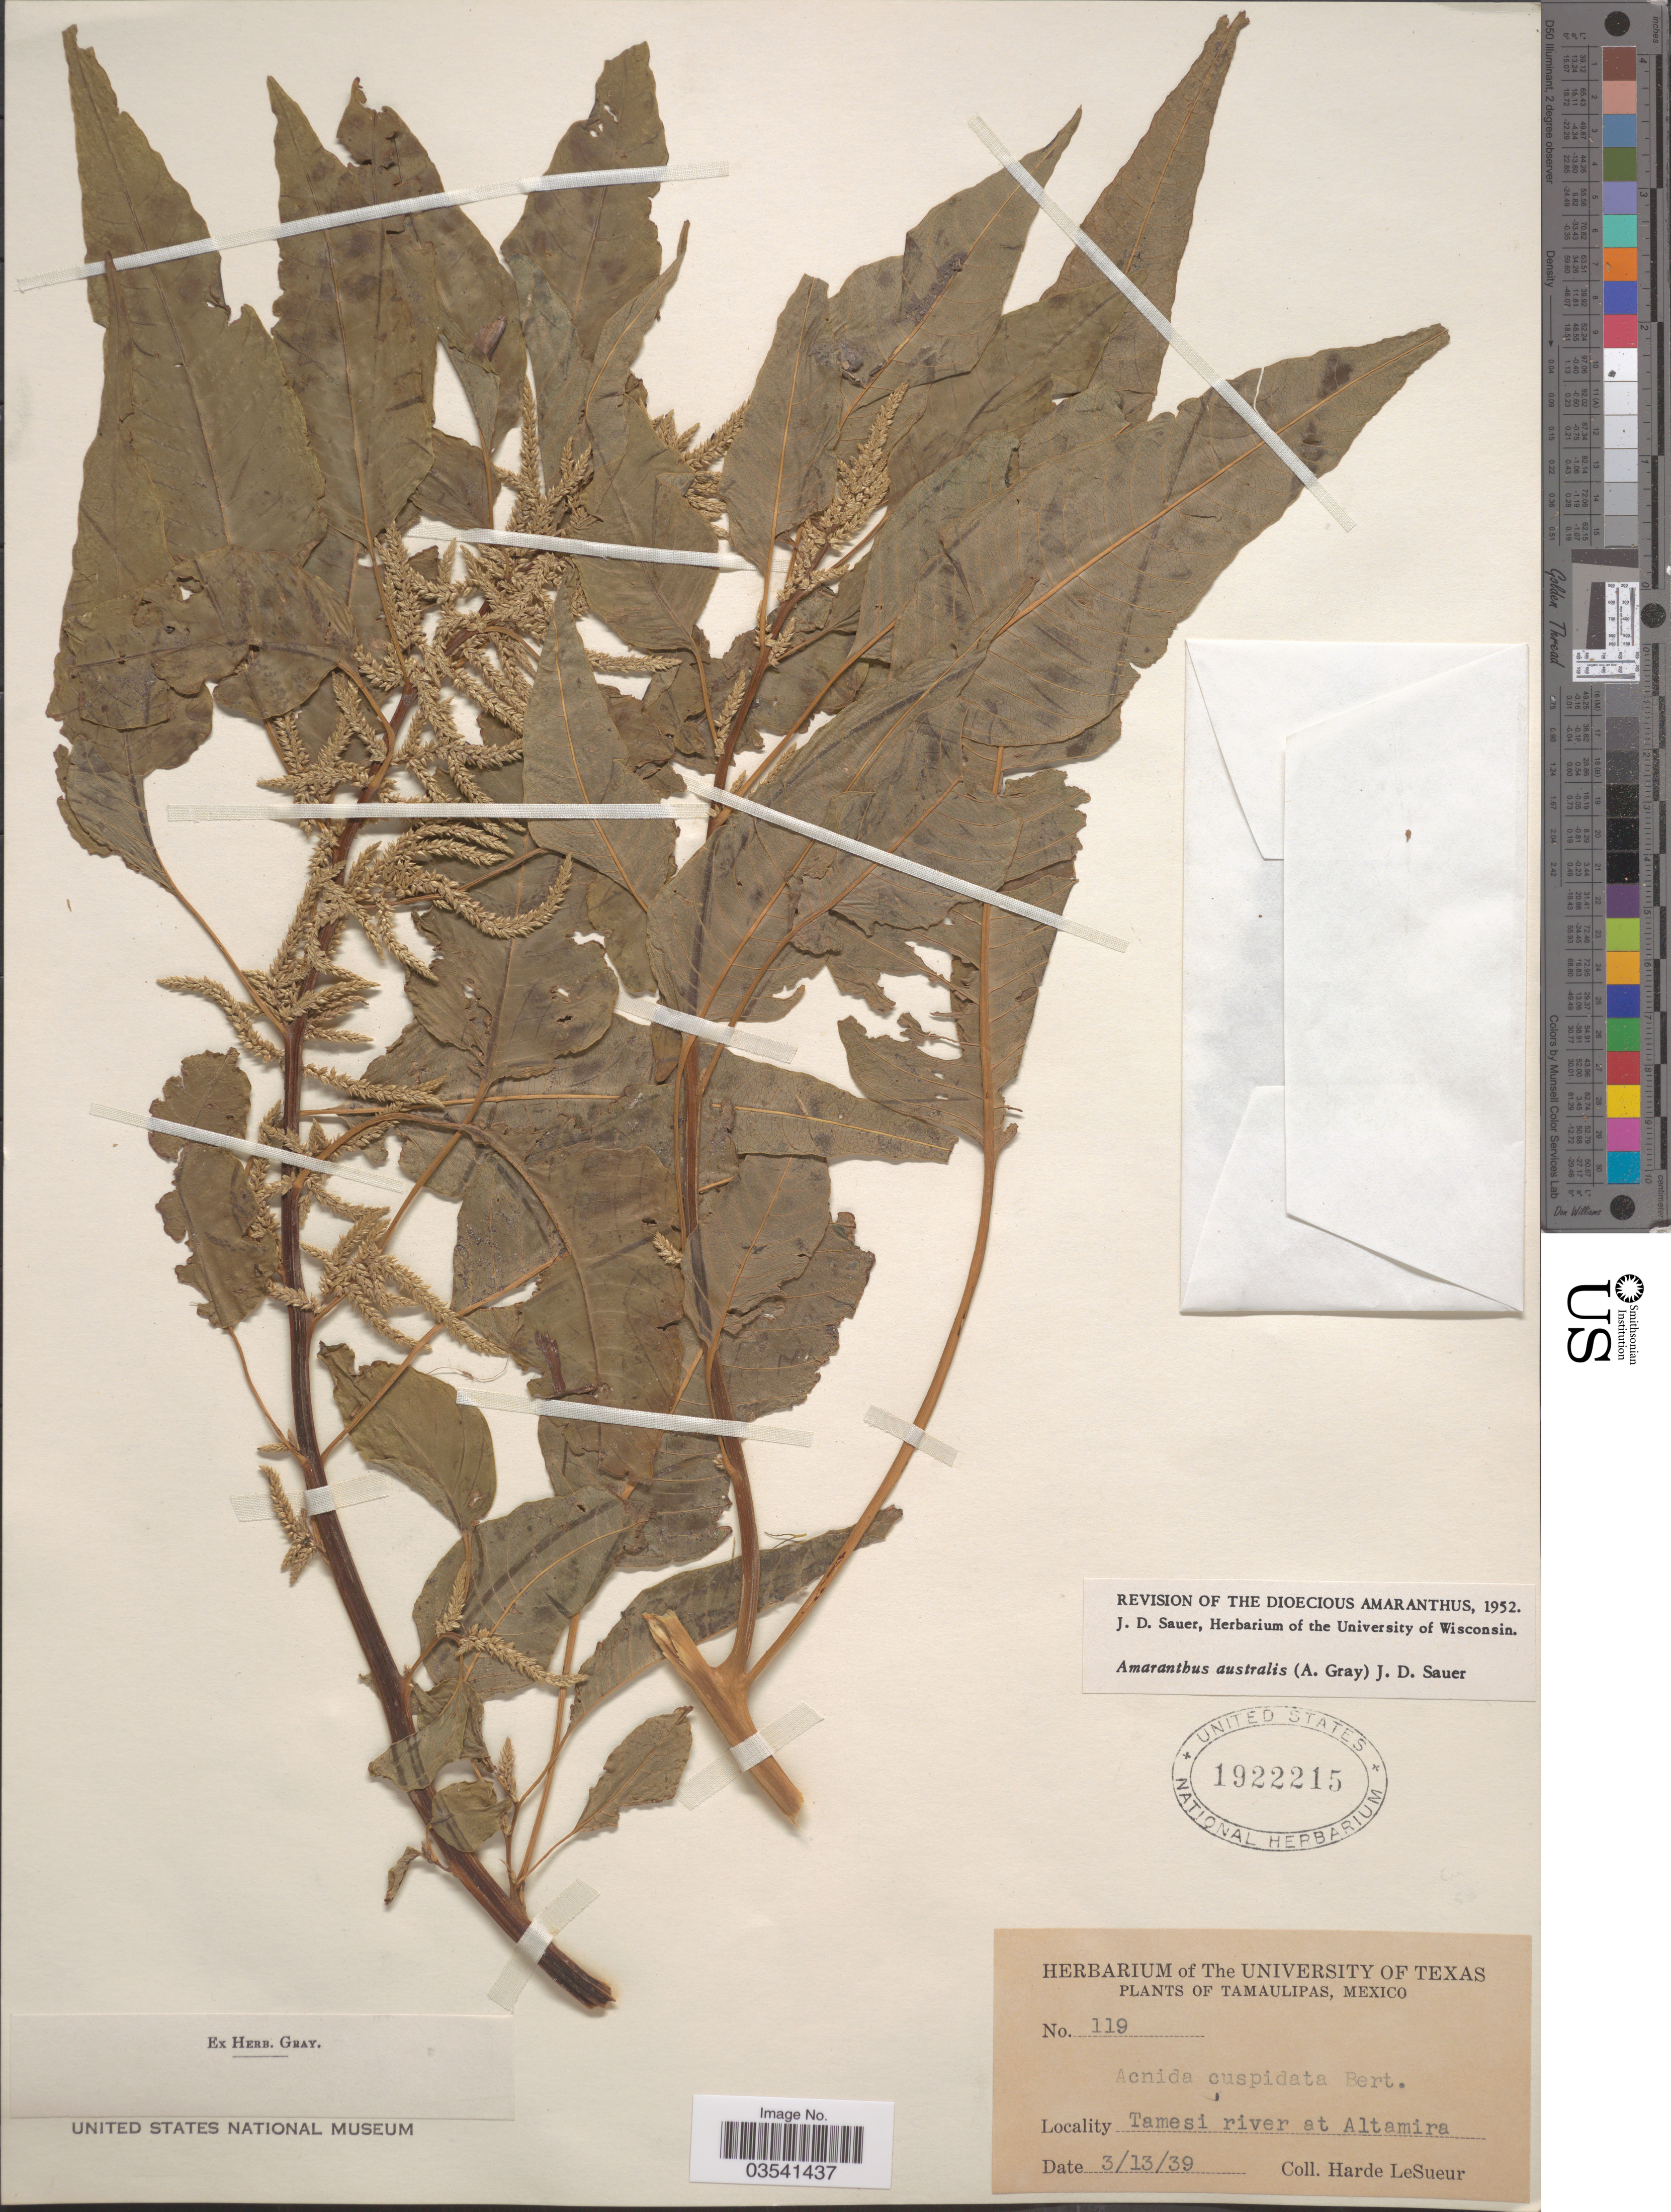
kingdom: Plantae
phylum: Tracheophyta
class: Magnoliopsida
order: Caryophyllales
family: Amaranthaceae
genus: Amaranthus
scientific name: Amaranthus australis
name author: (A. Gray) J.D. Sauer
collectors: H. LeSueur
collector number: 119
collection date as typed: Transcribed d/m/y: 13/3/39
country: Mexico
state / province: Tamaulipas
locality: Tamesi river at Altamira.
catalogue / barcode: US 1922215